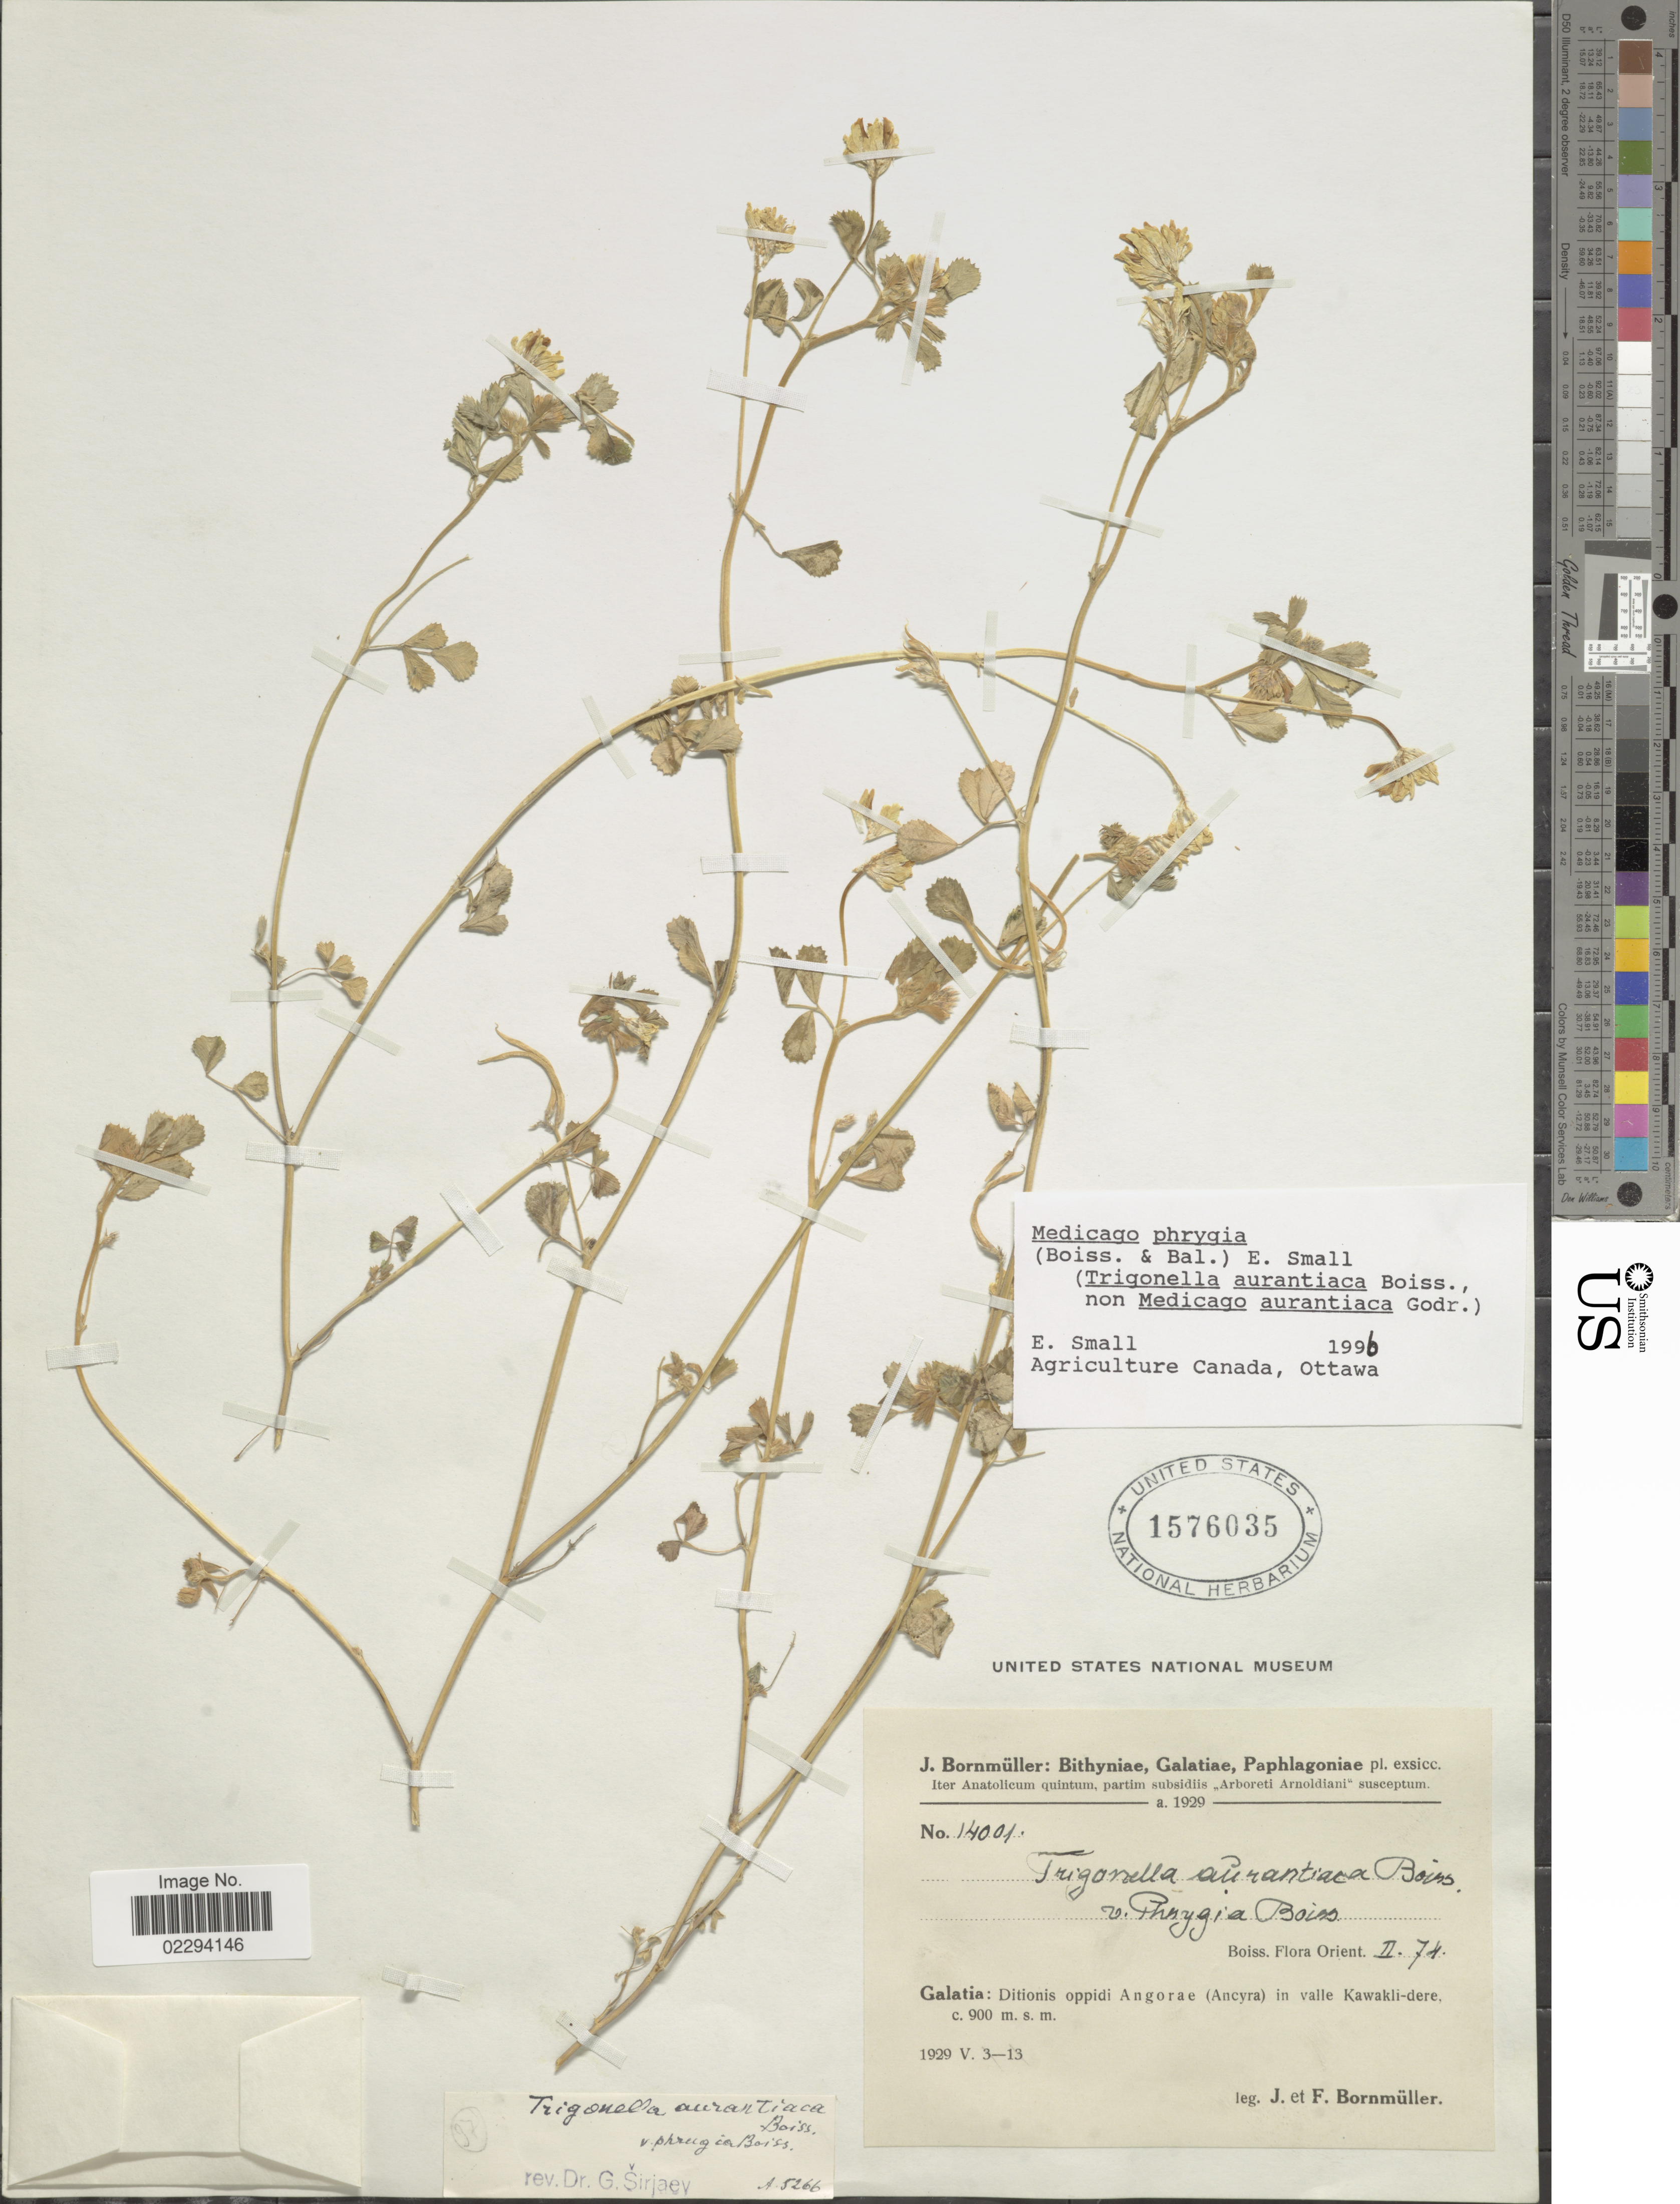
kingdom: Plantae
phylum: Tracheophyta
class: Magnoliopsida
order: Fabales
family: Fabaceae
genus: Medicago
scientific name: Medicago phrygia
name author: (Boiss. & Balansa) Small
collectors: J. Bornmüller & F. Bornmüller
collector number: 14001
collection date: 1929-05-03/1929-05-13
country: Romania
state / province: Galati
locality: Galatia: Ditionis oppidi Angorae (Ancyra) in valle Kawakli-dere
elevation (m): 900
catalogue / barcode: US 1576035